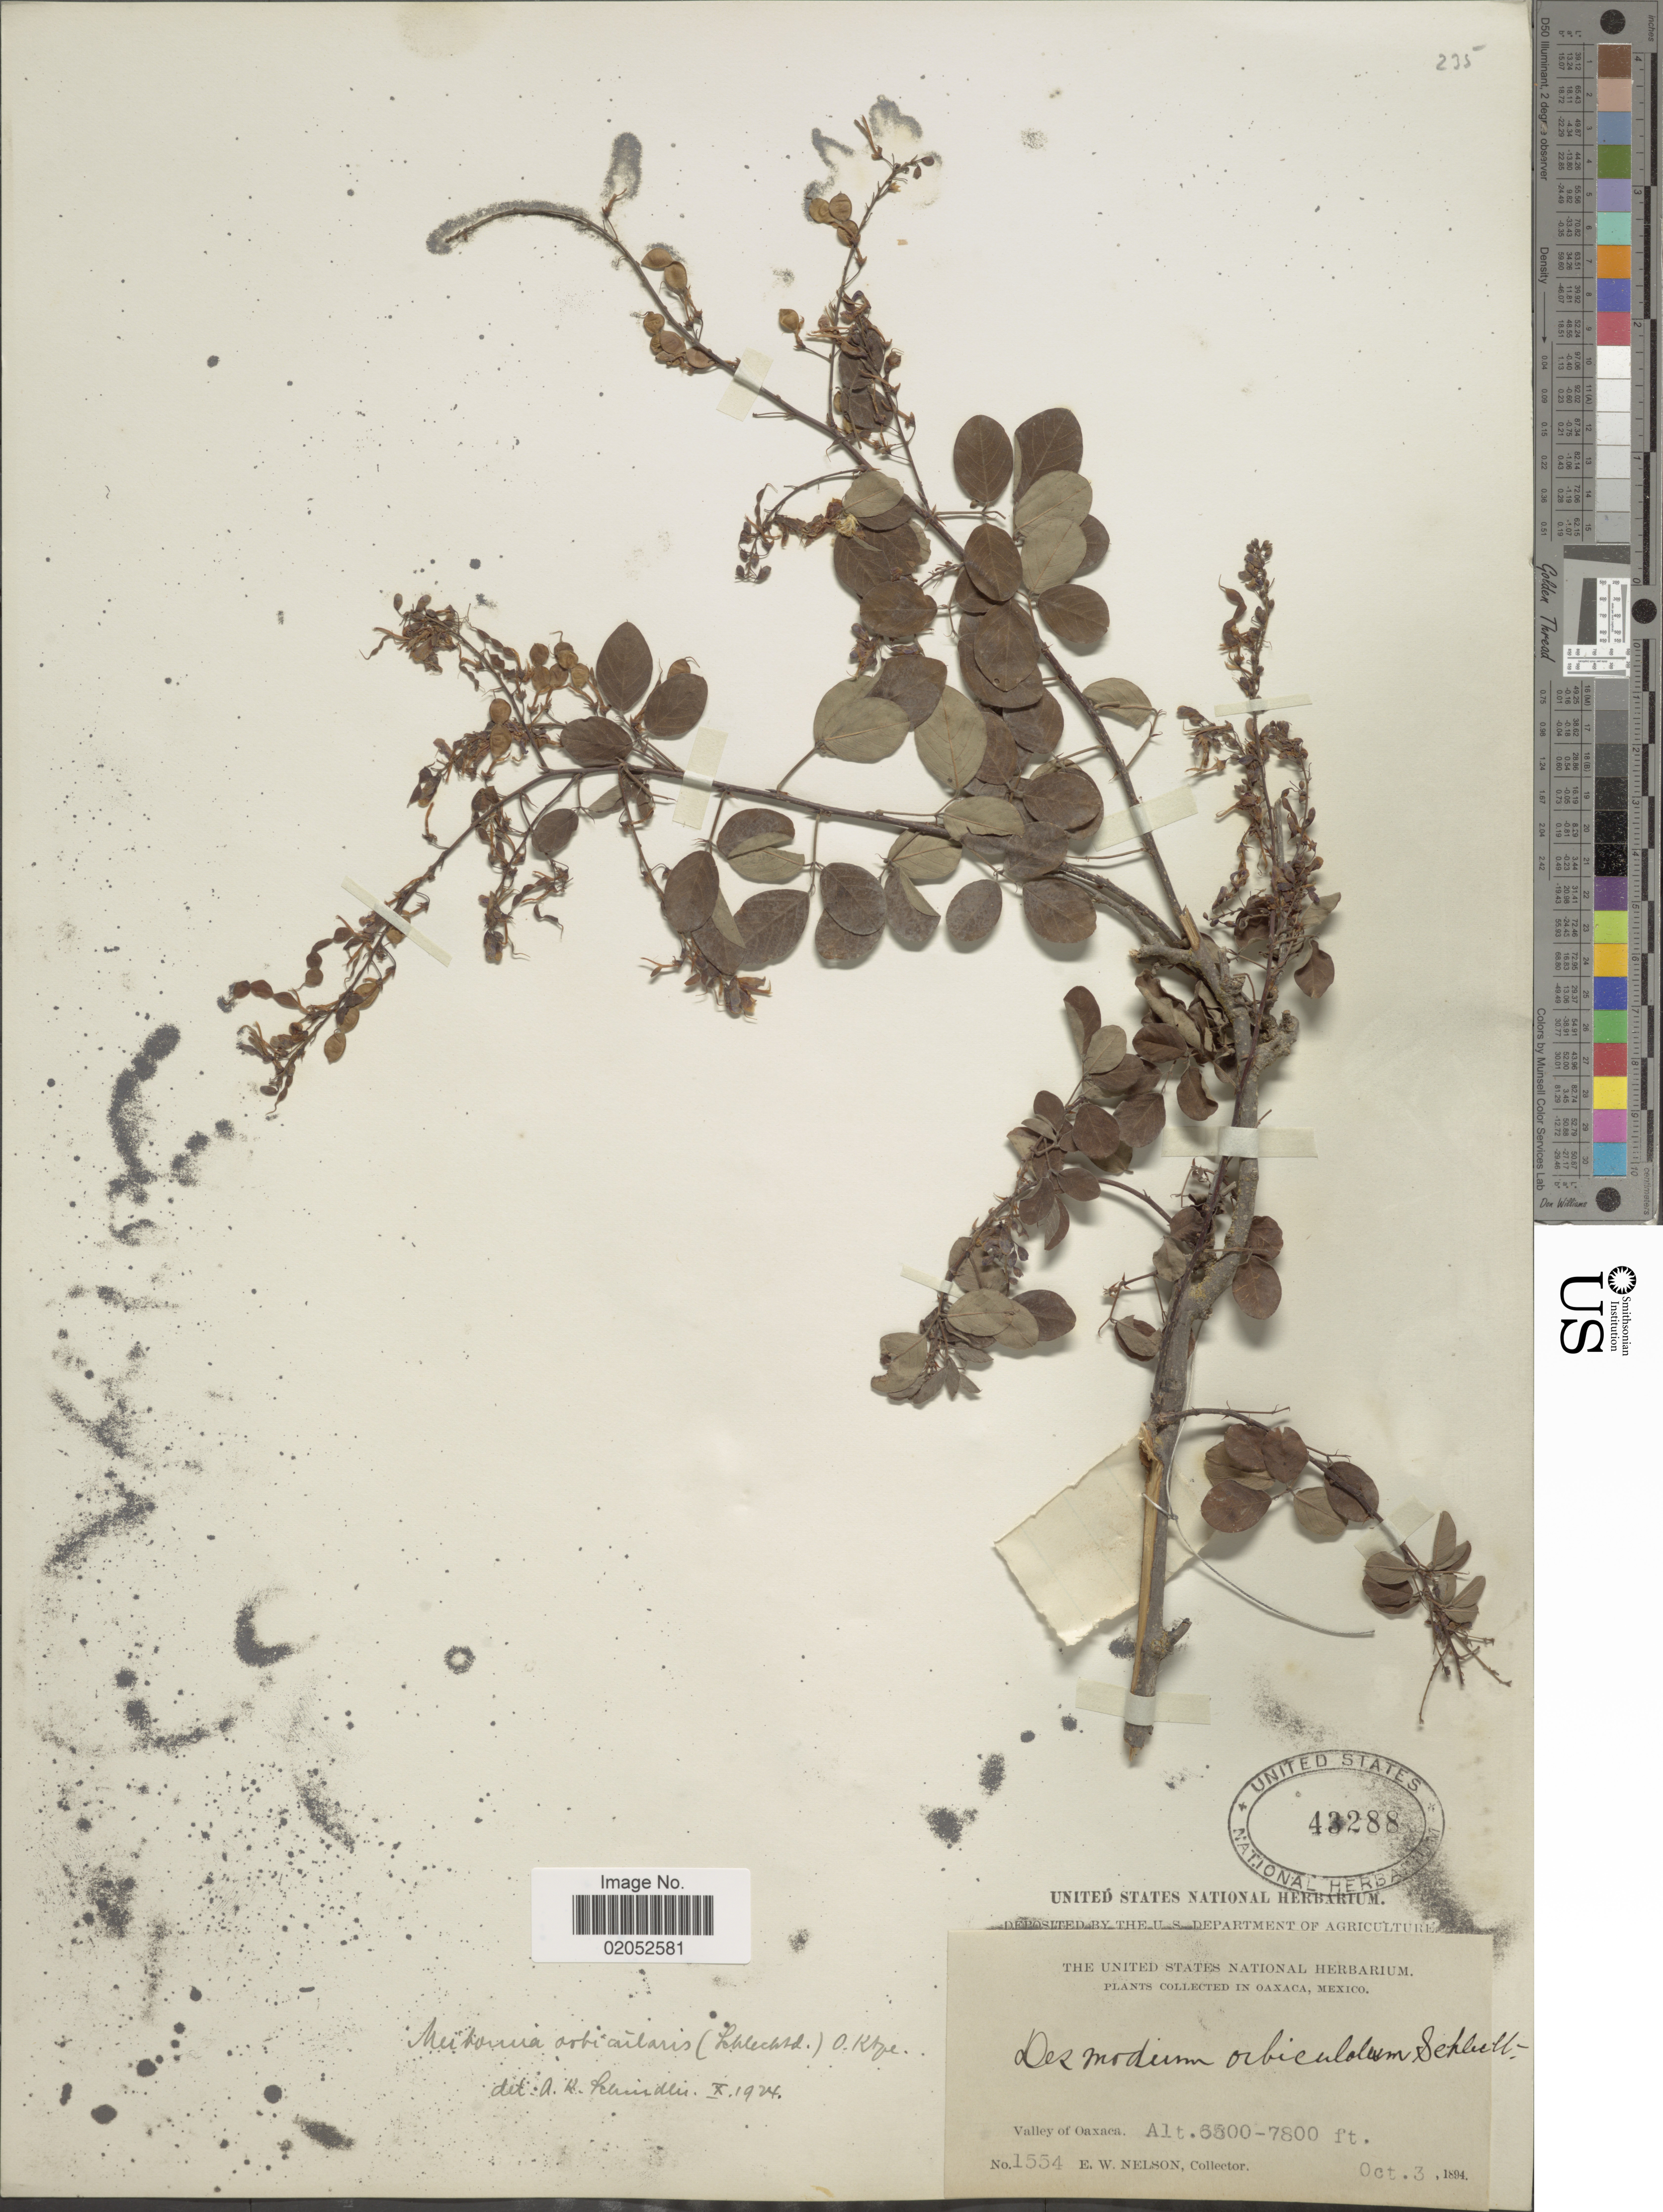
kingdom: Plantae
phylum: Tracheophyta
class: Magnoliopsida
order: Fabales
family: Fabaceae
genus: Desmodium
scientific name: Desmodium orbiculare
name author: Schltdl.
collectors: E. W. Nelson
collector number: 1554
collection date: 1894-10-03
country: Mexico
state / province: Oaxaca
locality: Valley of Oaxaca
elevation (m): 1981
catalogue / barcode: US 43288